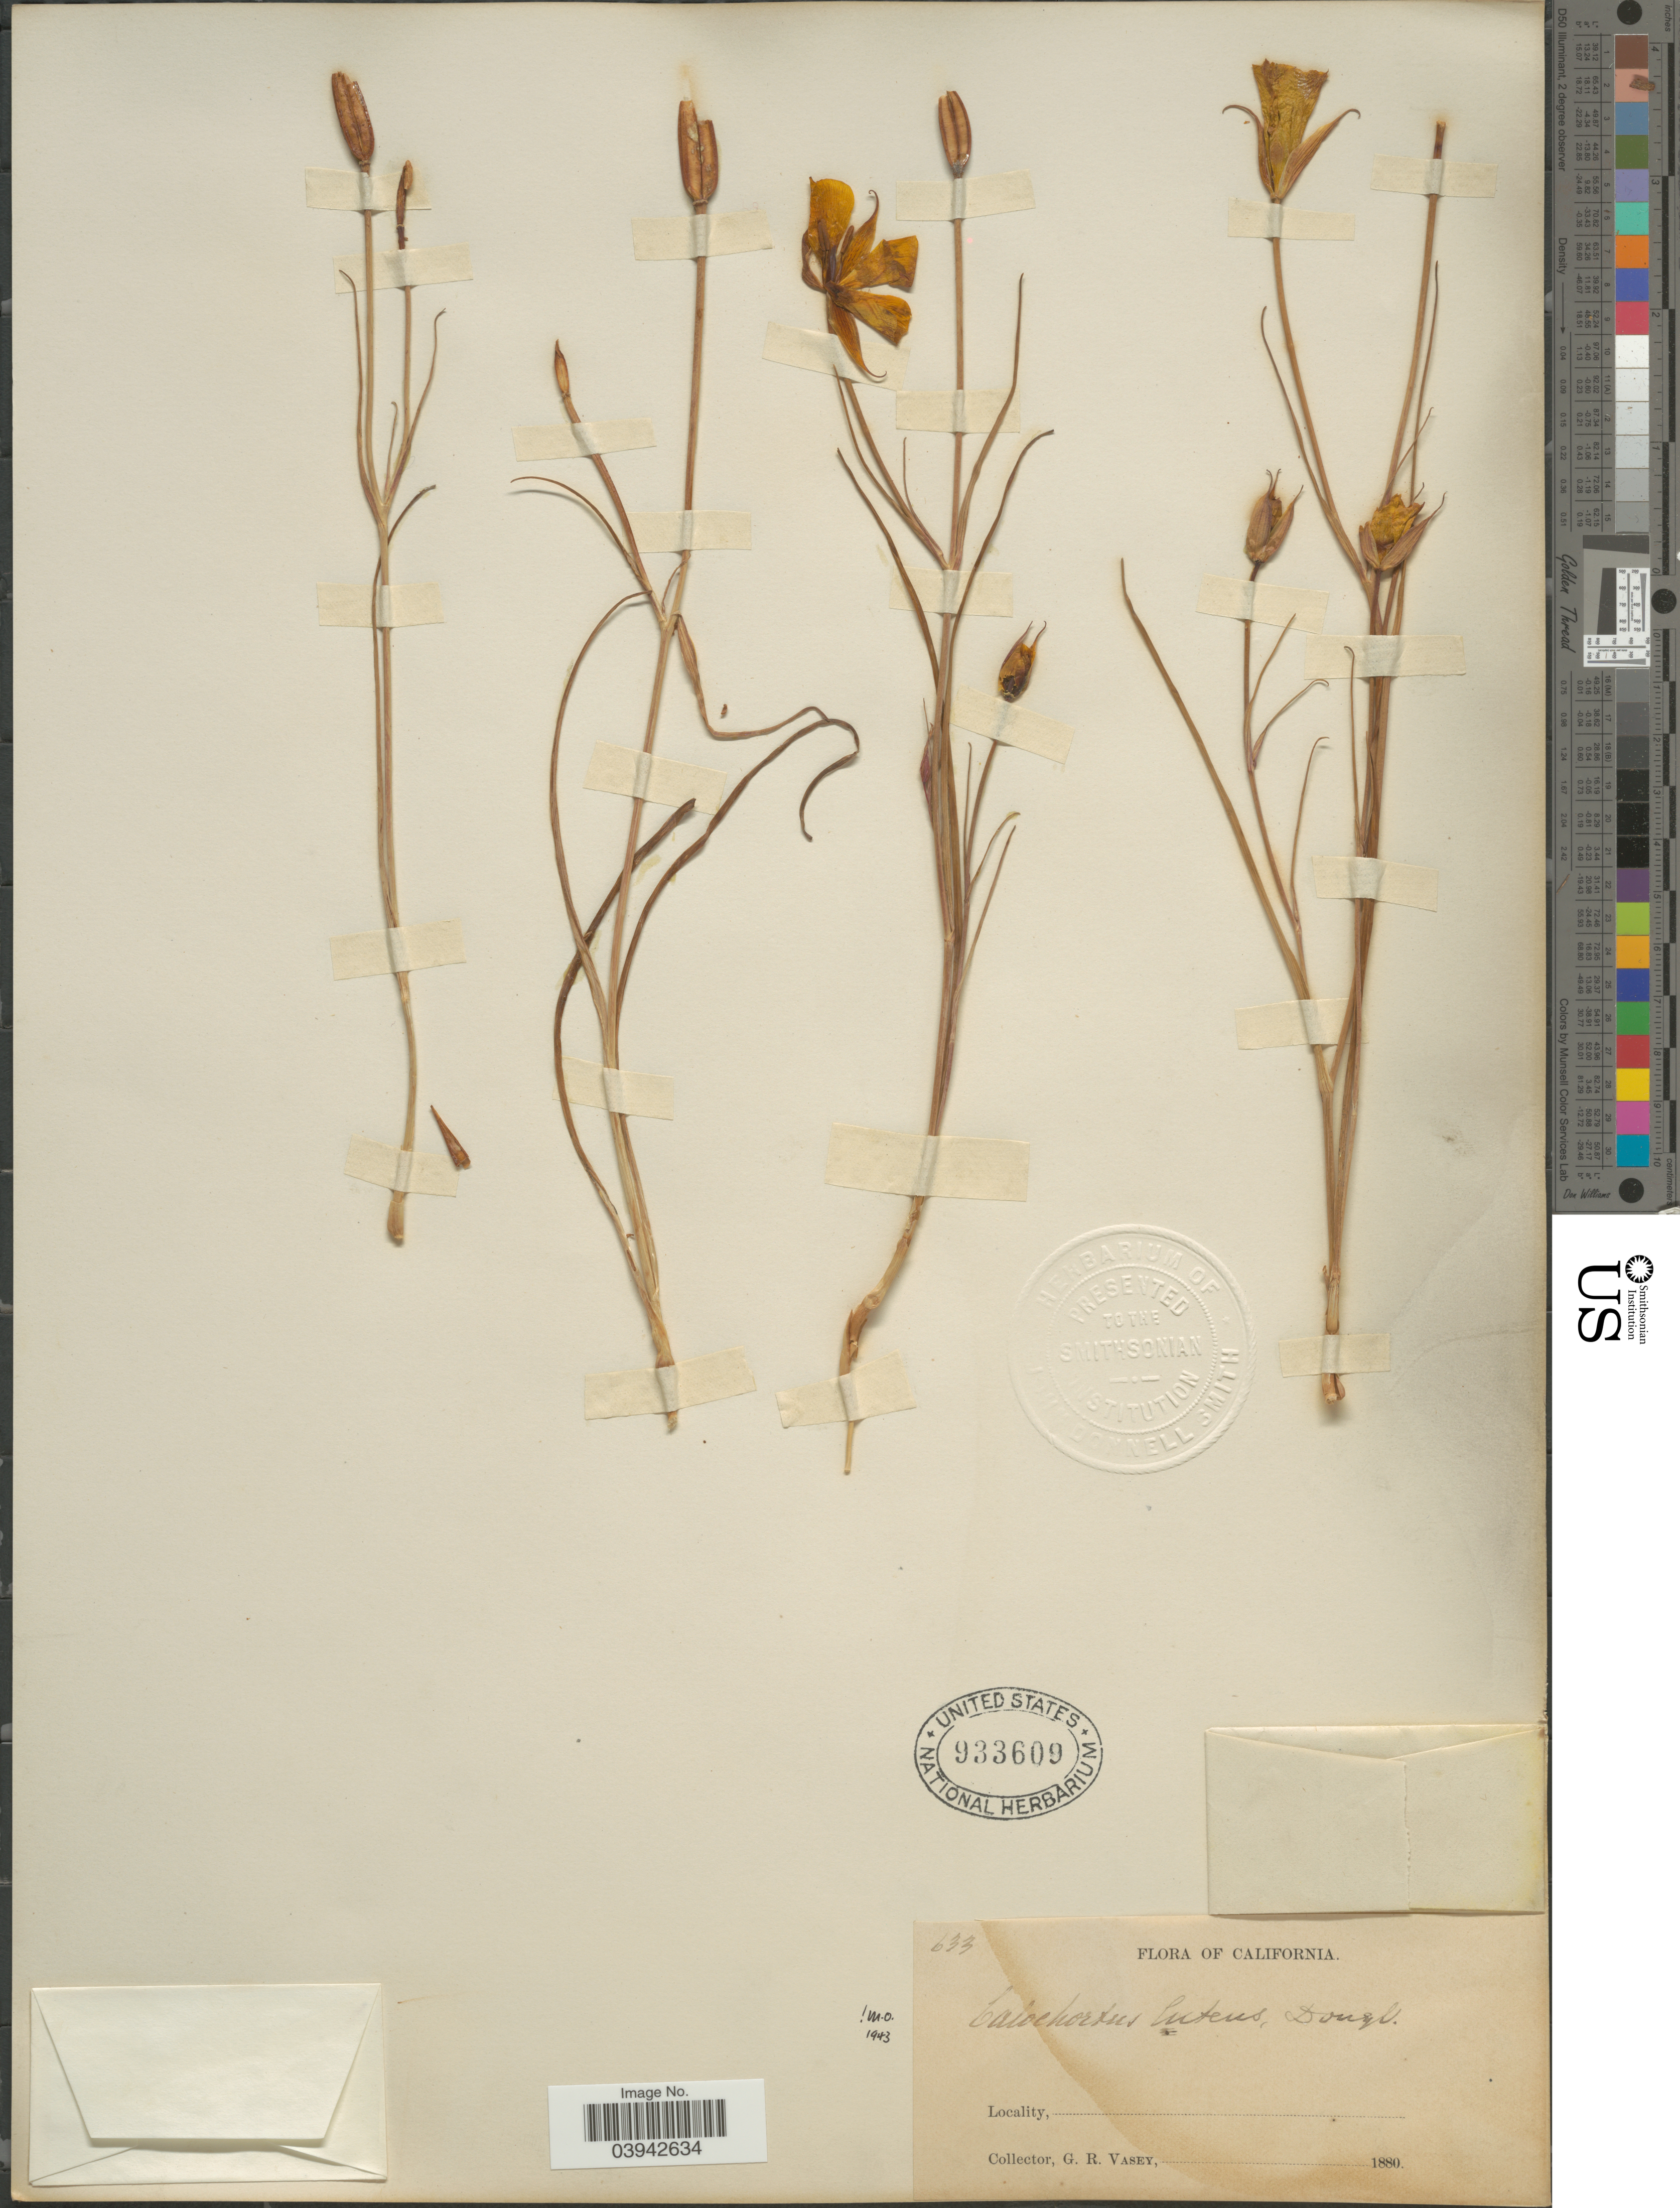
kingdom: Plantae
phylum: Tracheophyta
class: Liliopsida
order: Liliales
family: Liliaceae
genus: Calochortus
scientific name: Calochortus luteus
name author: Douglas ex Lindl.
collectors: G. R. Vasey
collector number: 633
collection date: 1880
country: United States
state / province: California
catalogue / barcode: US 933609